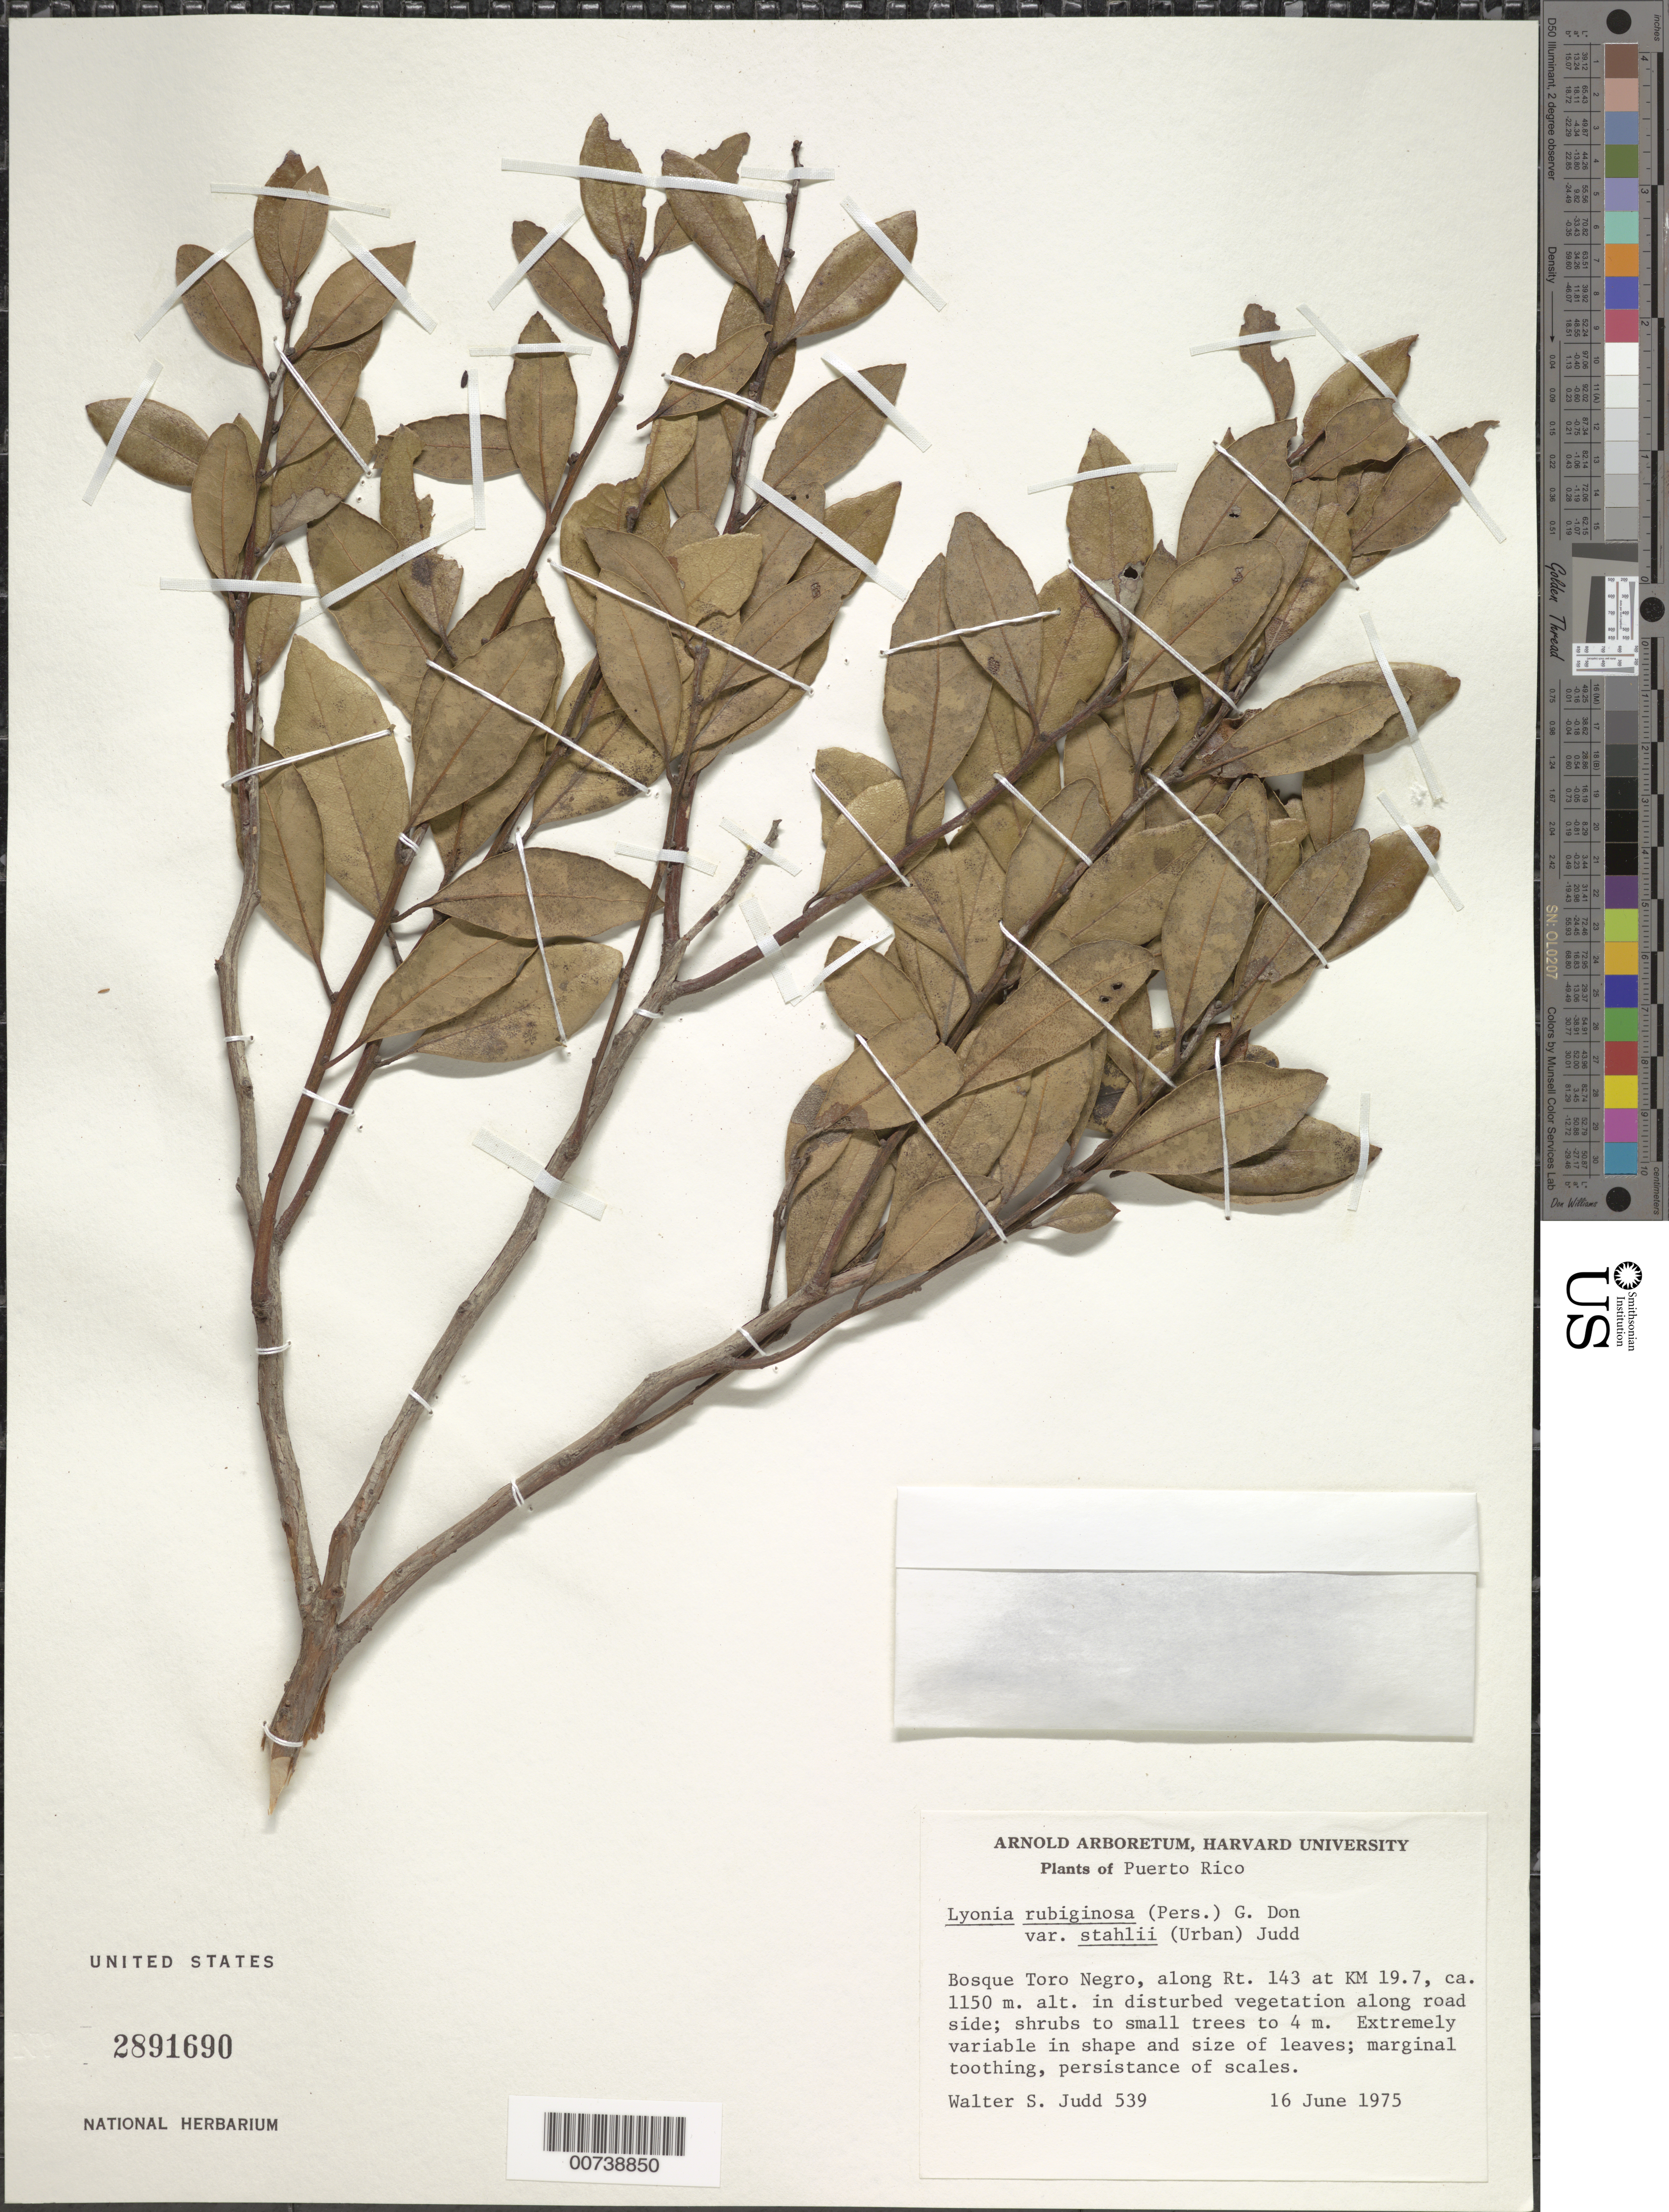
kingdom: Plantae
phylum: Tracheophyta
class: Magnoliopsida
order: Ericales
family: Ericaceae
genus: Lyonia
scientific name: Lyonia stahlii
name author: Urb.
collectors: W. S. Judd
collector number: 539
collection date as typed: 16 Jun 1975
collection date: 1975-06-16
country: Puerto Rico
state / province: Ponce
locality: Bosque Toro Negro, along Rt 143 at km 19.7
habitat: In disturbed vegetation along roadside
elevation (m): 1150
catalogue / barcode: US 2891690